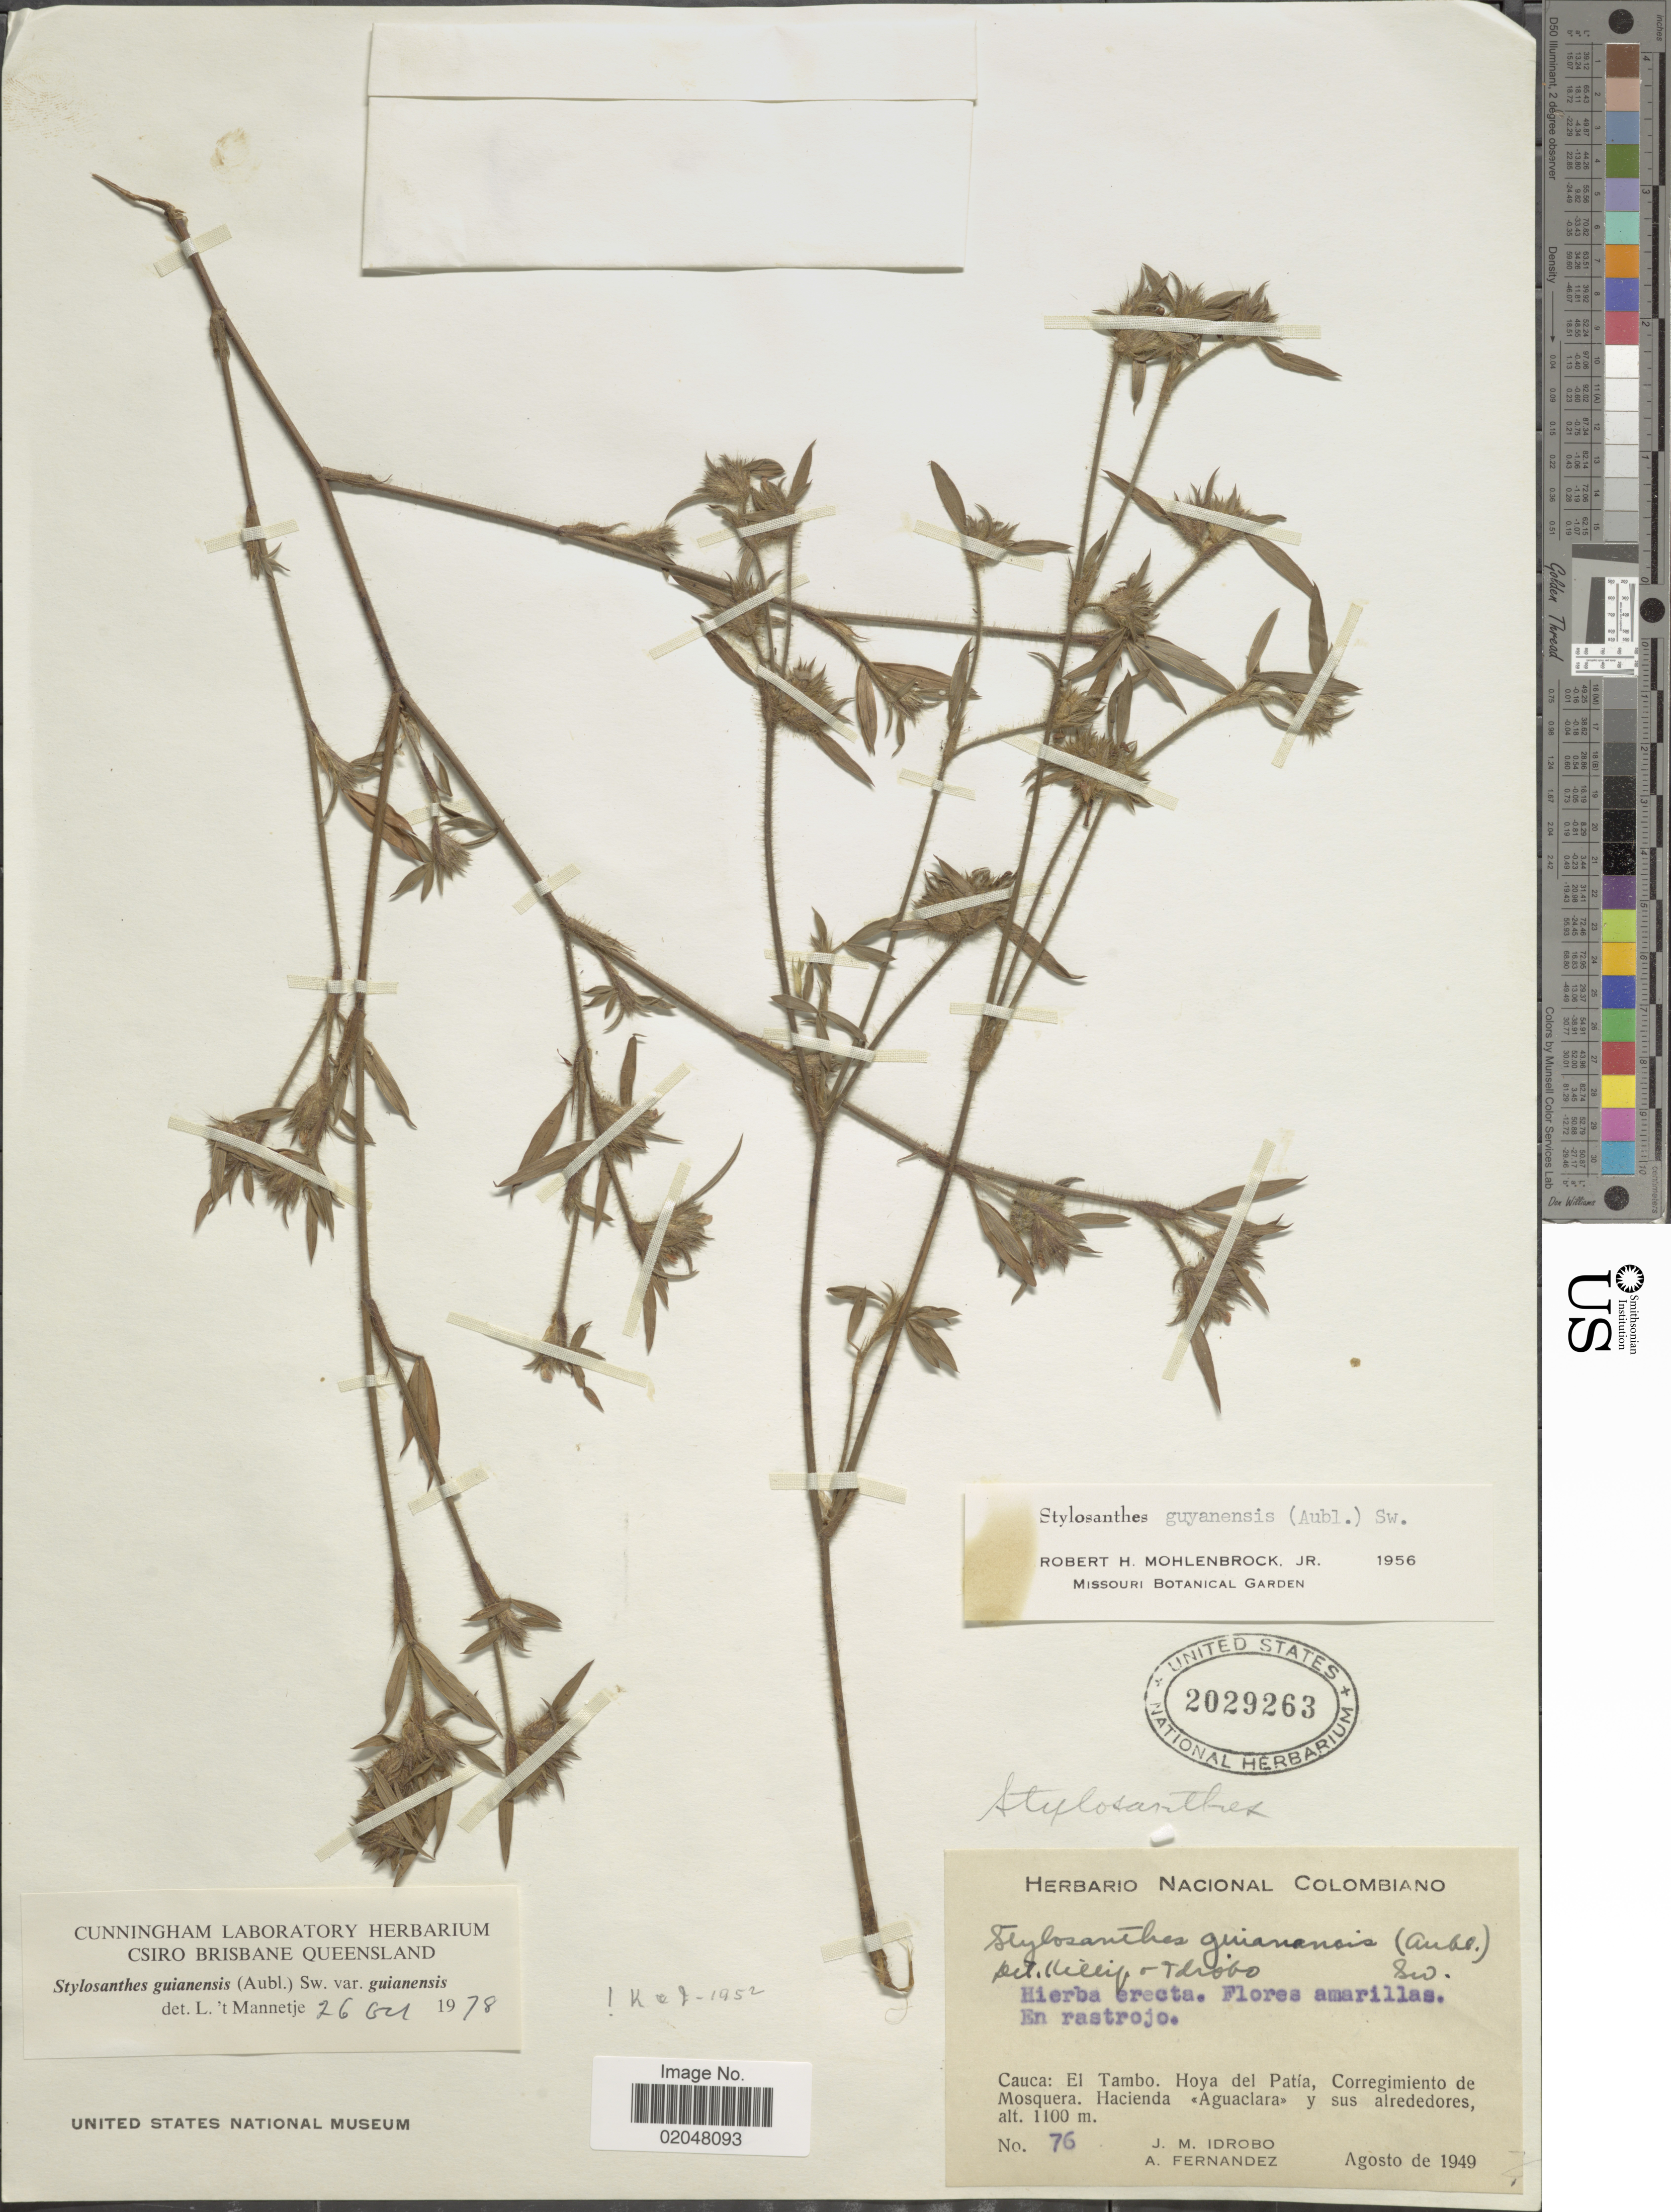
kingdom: Plantae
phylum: Tracheophyta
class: Magnoliopsida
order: Fabales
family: Fabaceae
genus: Stylosanthes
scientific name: Stylosanthes guianensis var. guianensis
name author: (Aubl.) Sw.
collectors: J. M. Idrobo & A. Fernandez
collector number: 76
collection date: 1949-08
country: Colombia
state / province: Cauca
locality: El Tambo. Hoya del Patia, Corregimiento de Mosquera. Hacienda (Aguaclara) y sus alrededores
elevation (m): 1100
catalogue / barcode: US 2029263